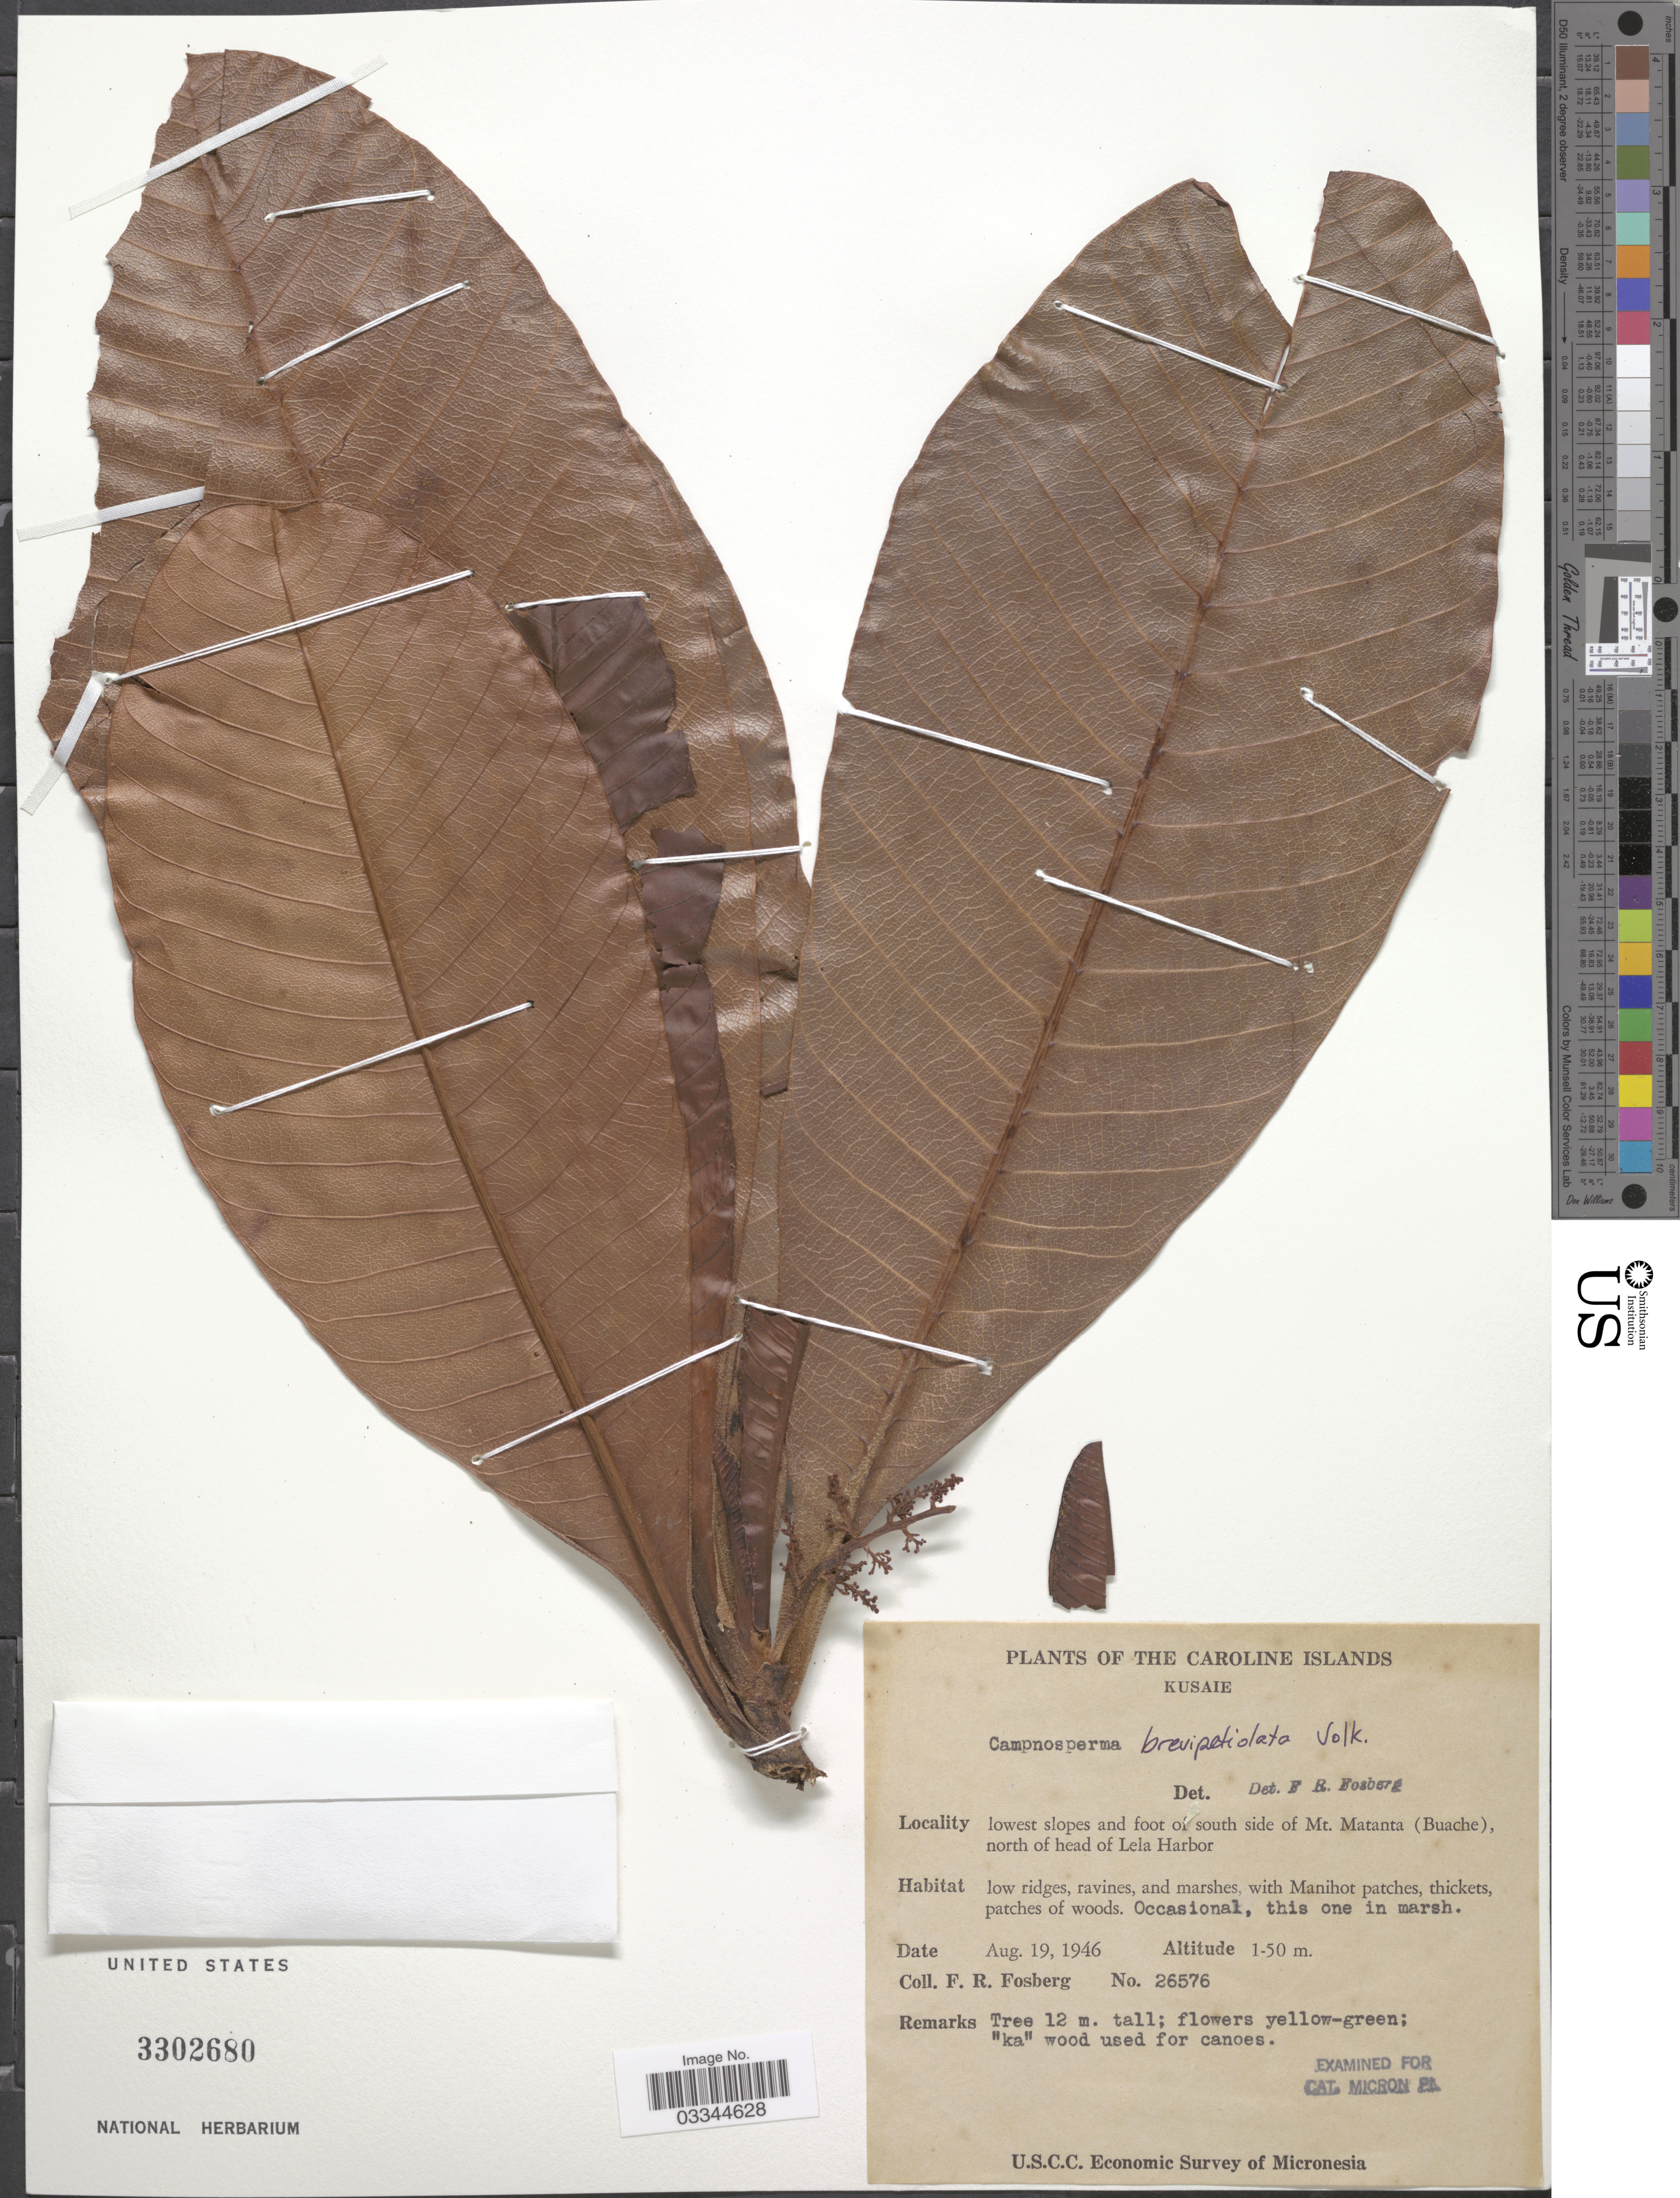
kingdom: Plantae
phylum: Tracheophyta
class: Magnoliopsida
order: Sapindales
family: Anacardiaceae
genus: Campnosperma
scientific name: Campnosperma brevipetiolatum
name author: Volk.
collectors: F. R. Fosberg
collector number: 26576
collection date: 1946-08-19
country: Micronesia, Federated States of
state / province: Kosrae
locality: The Caroline Islands. Kusaie, lowest slopes and foot of south side of Mt. Matanta (Buache), north of head of Lela Harbor.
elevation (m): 1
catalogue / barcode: US 3302680